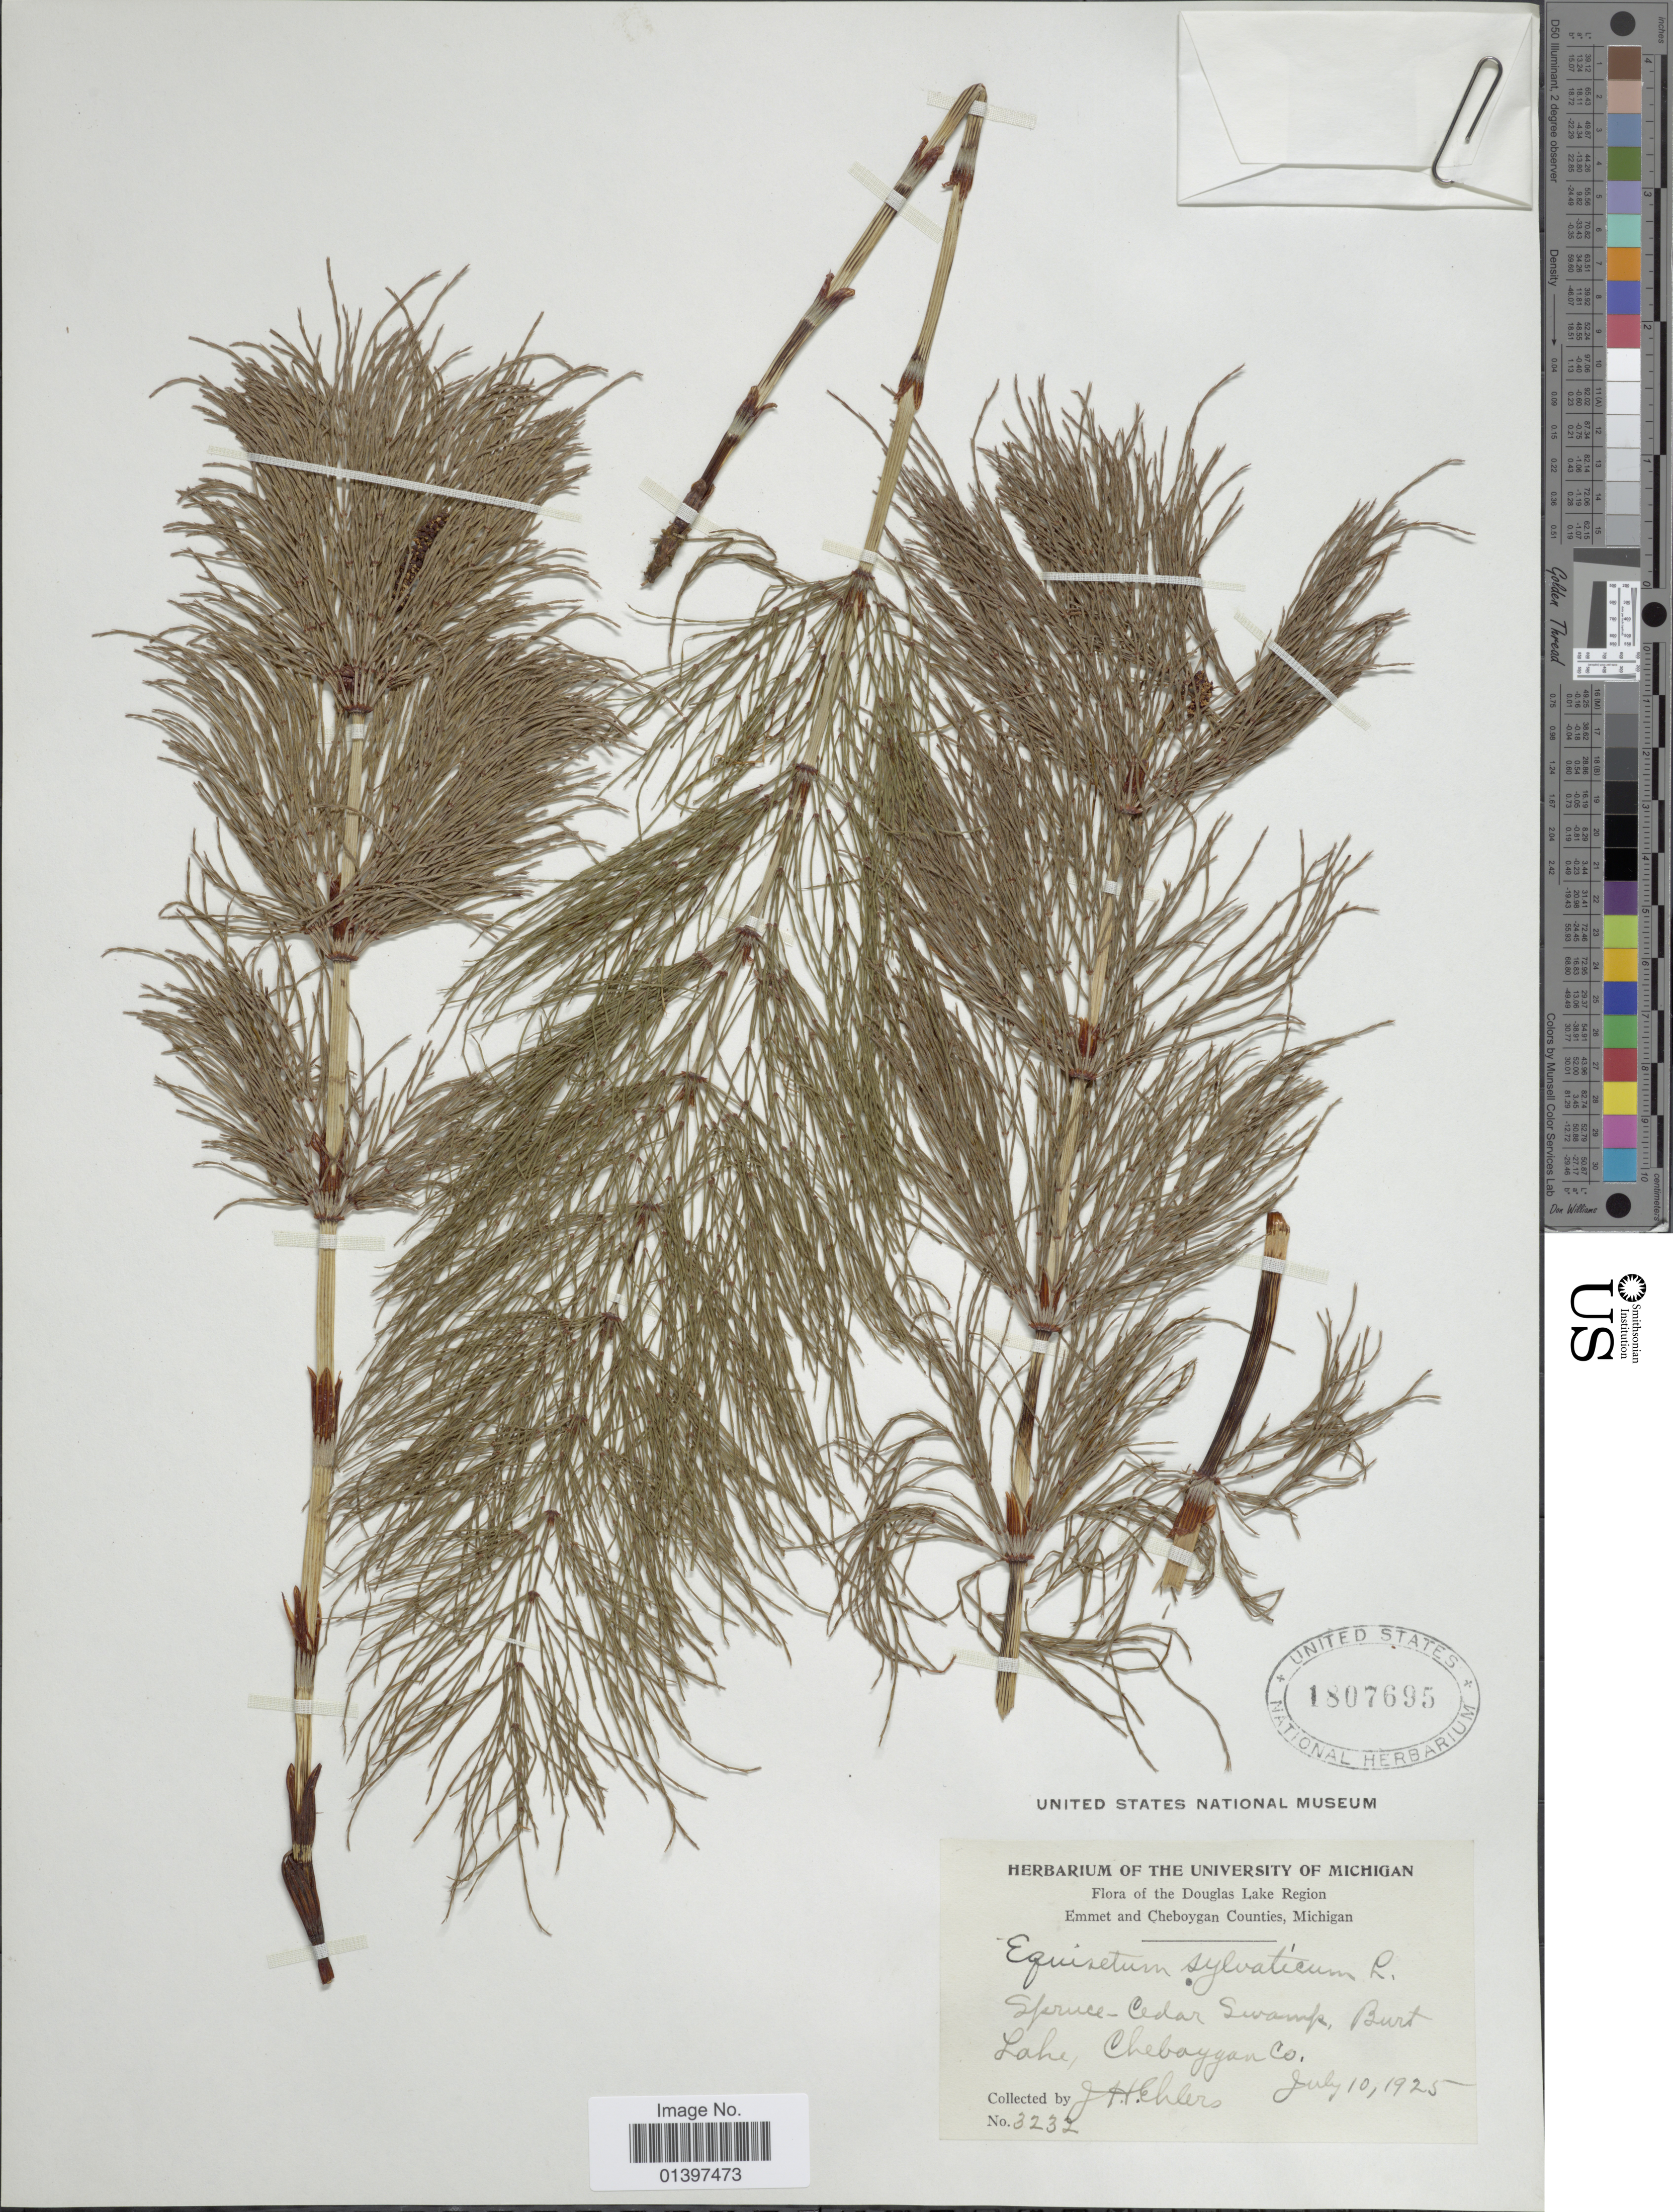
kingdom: Plantae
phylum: Tracheophyta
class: Polypodiopsida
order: Equisetales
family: Equisetaceae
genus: Equisetum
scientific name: Equisetum sylvaticum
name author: L.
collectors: J. H. Ehlers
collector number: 3232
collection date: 1925-07-10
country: United States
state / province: Michigan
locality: Spruce-Cedar Swamp, Burt Lake, Chebboygan Co.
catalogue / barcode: US 1807695